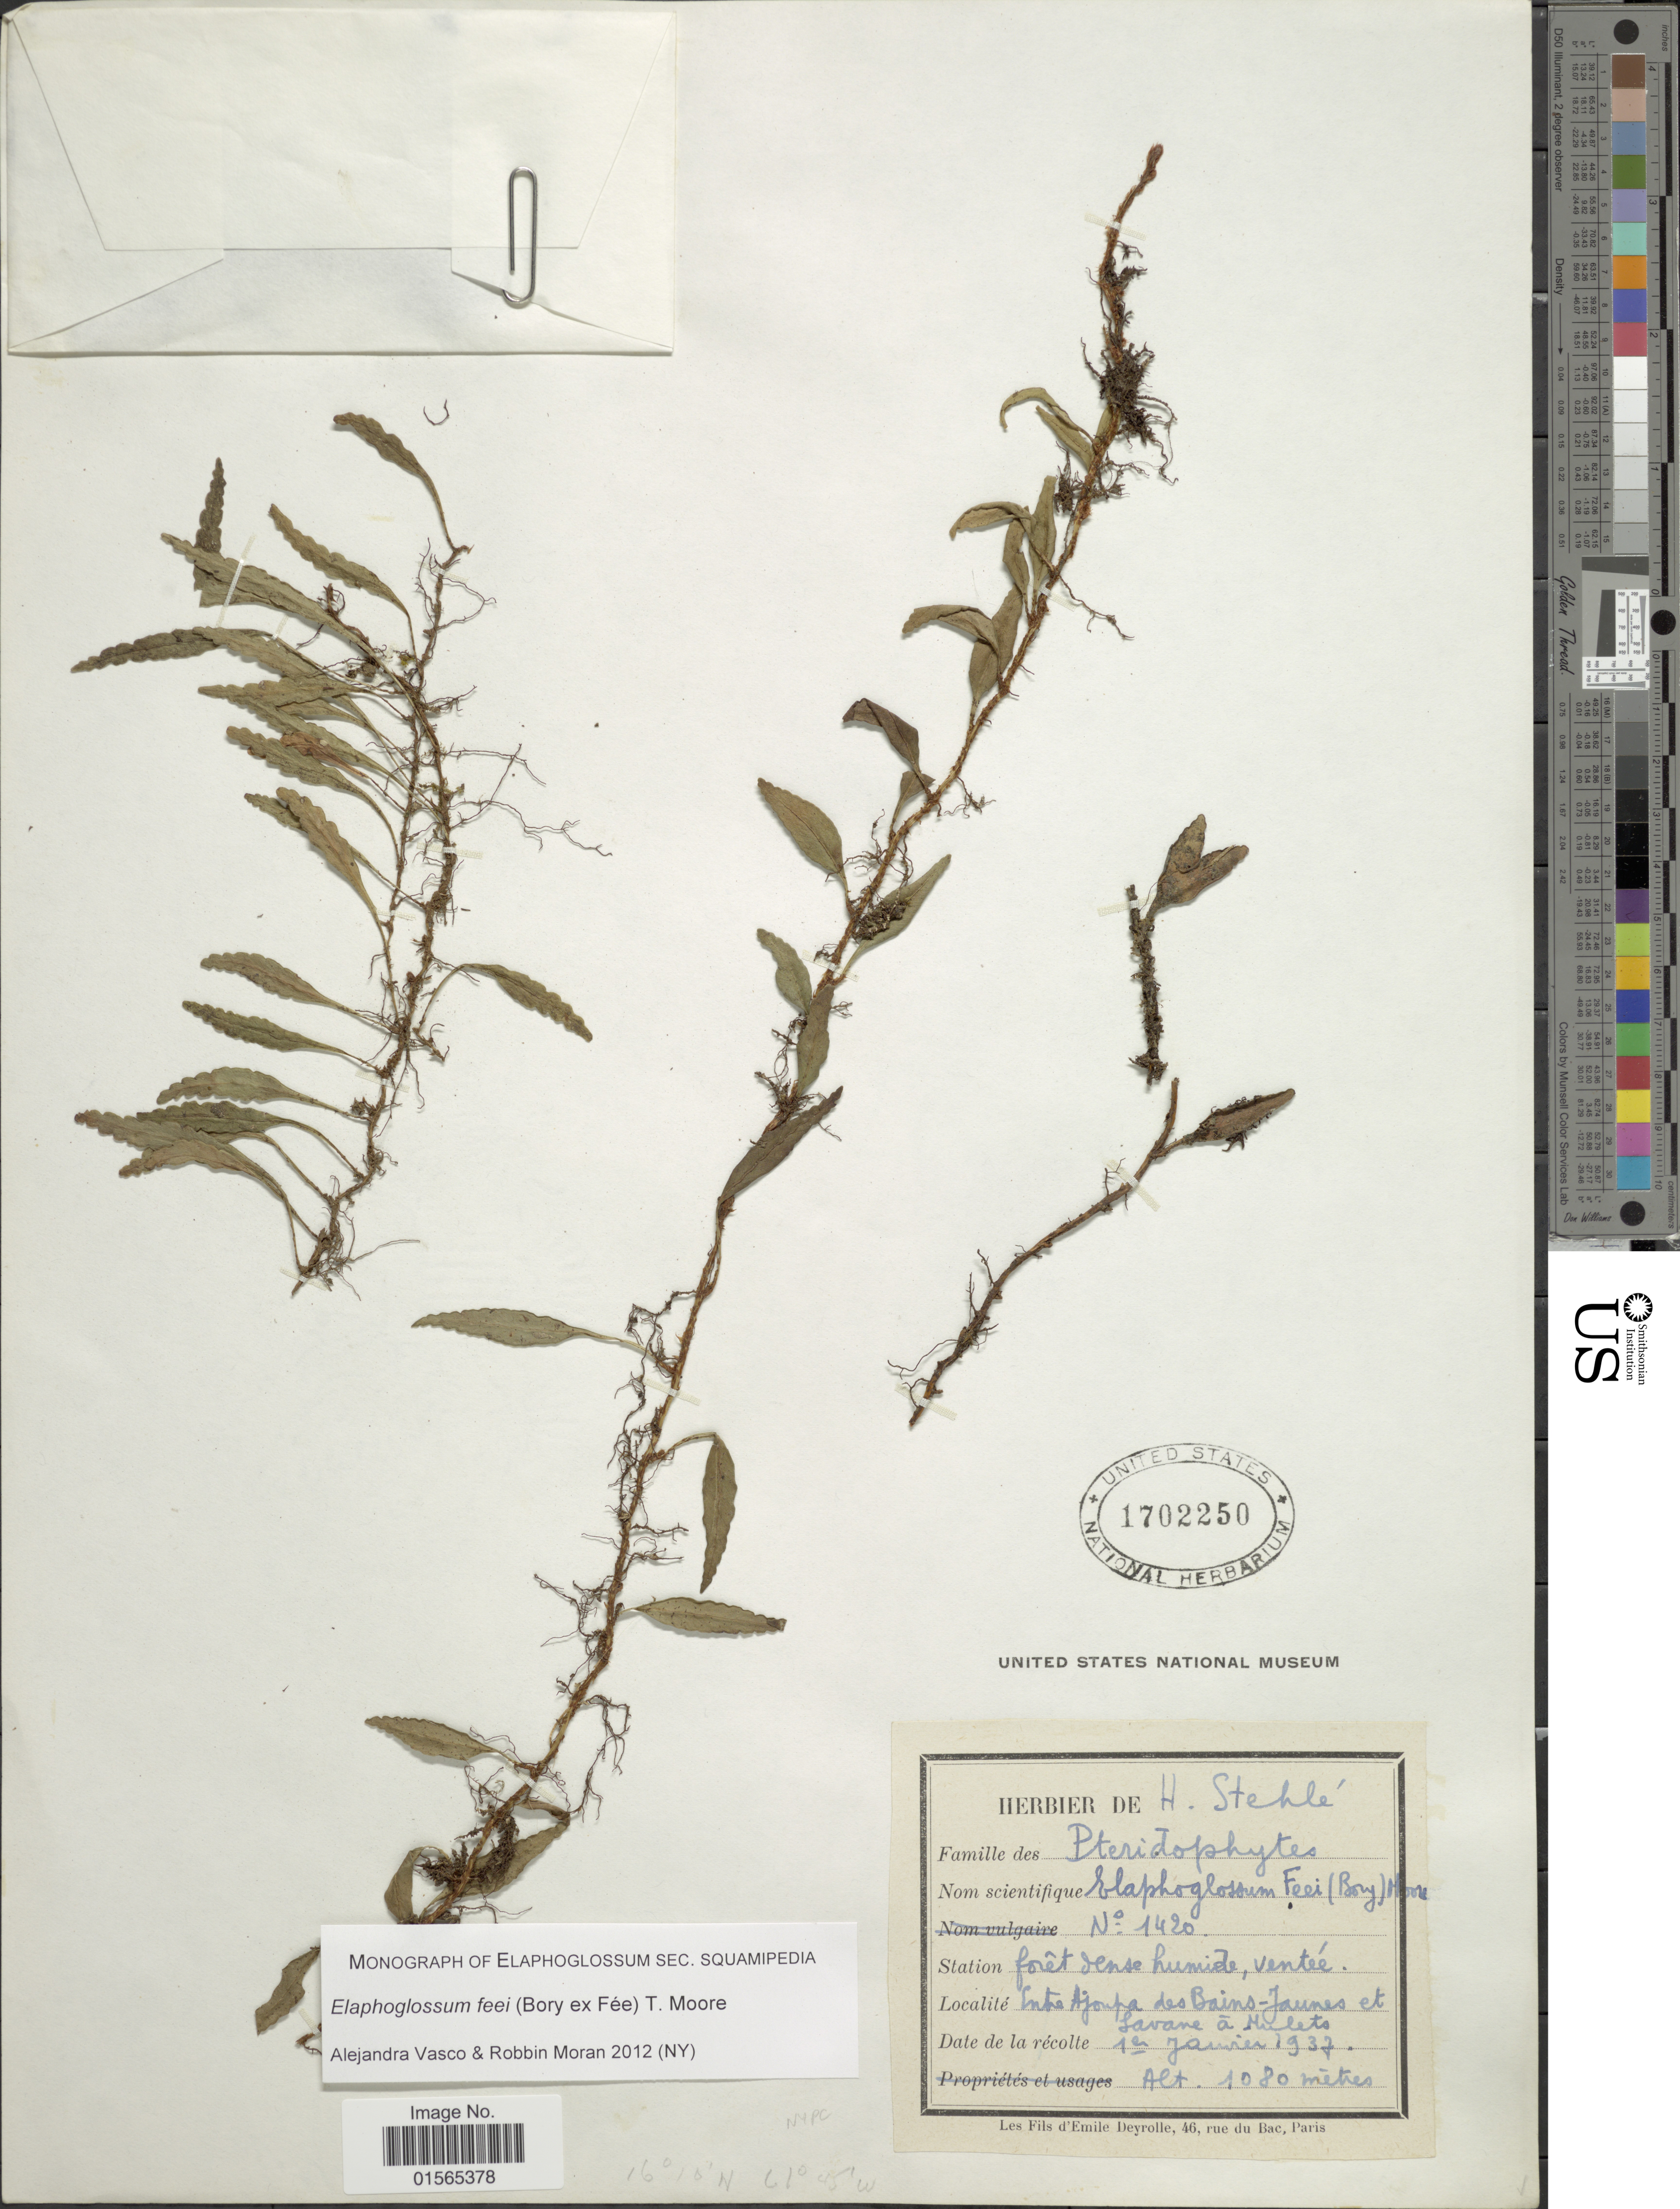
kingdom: Plantae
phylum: Tracheophyta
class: Polypodiopsida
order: Polypodiales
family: Dryopteridaceae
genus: Elaphoglossum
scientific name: Elaphoglossum feei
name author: (Bory ex Fée) T. Moore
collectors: ex herb. H. Stehlé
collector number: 1420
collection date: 1937-01-01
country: Guadeloupe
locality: Entre Ajoupa des Bains Jaunes et Savane á Mulets.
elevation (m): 1080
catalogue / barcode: US 1702250